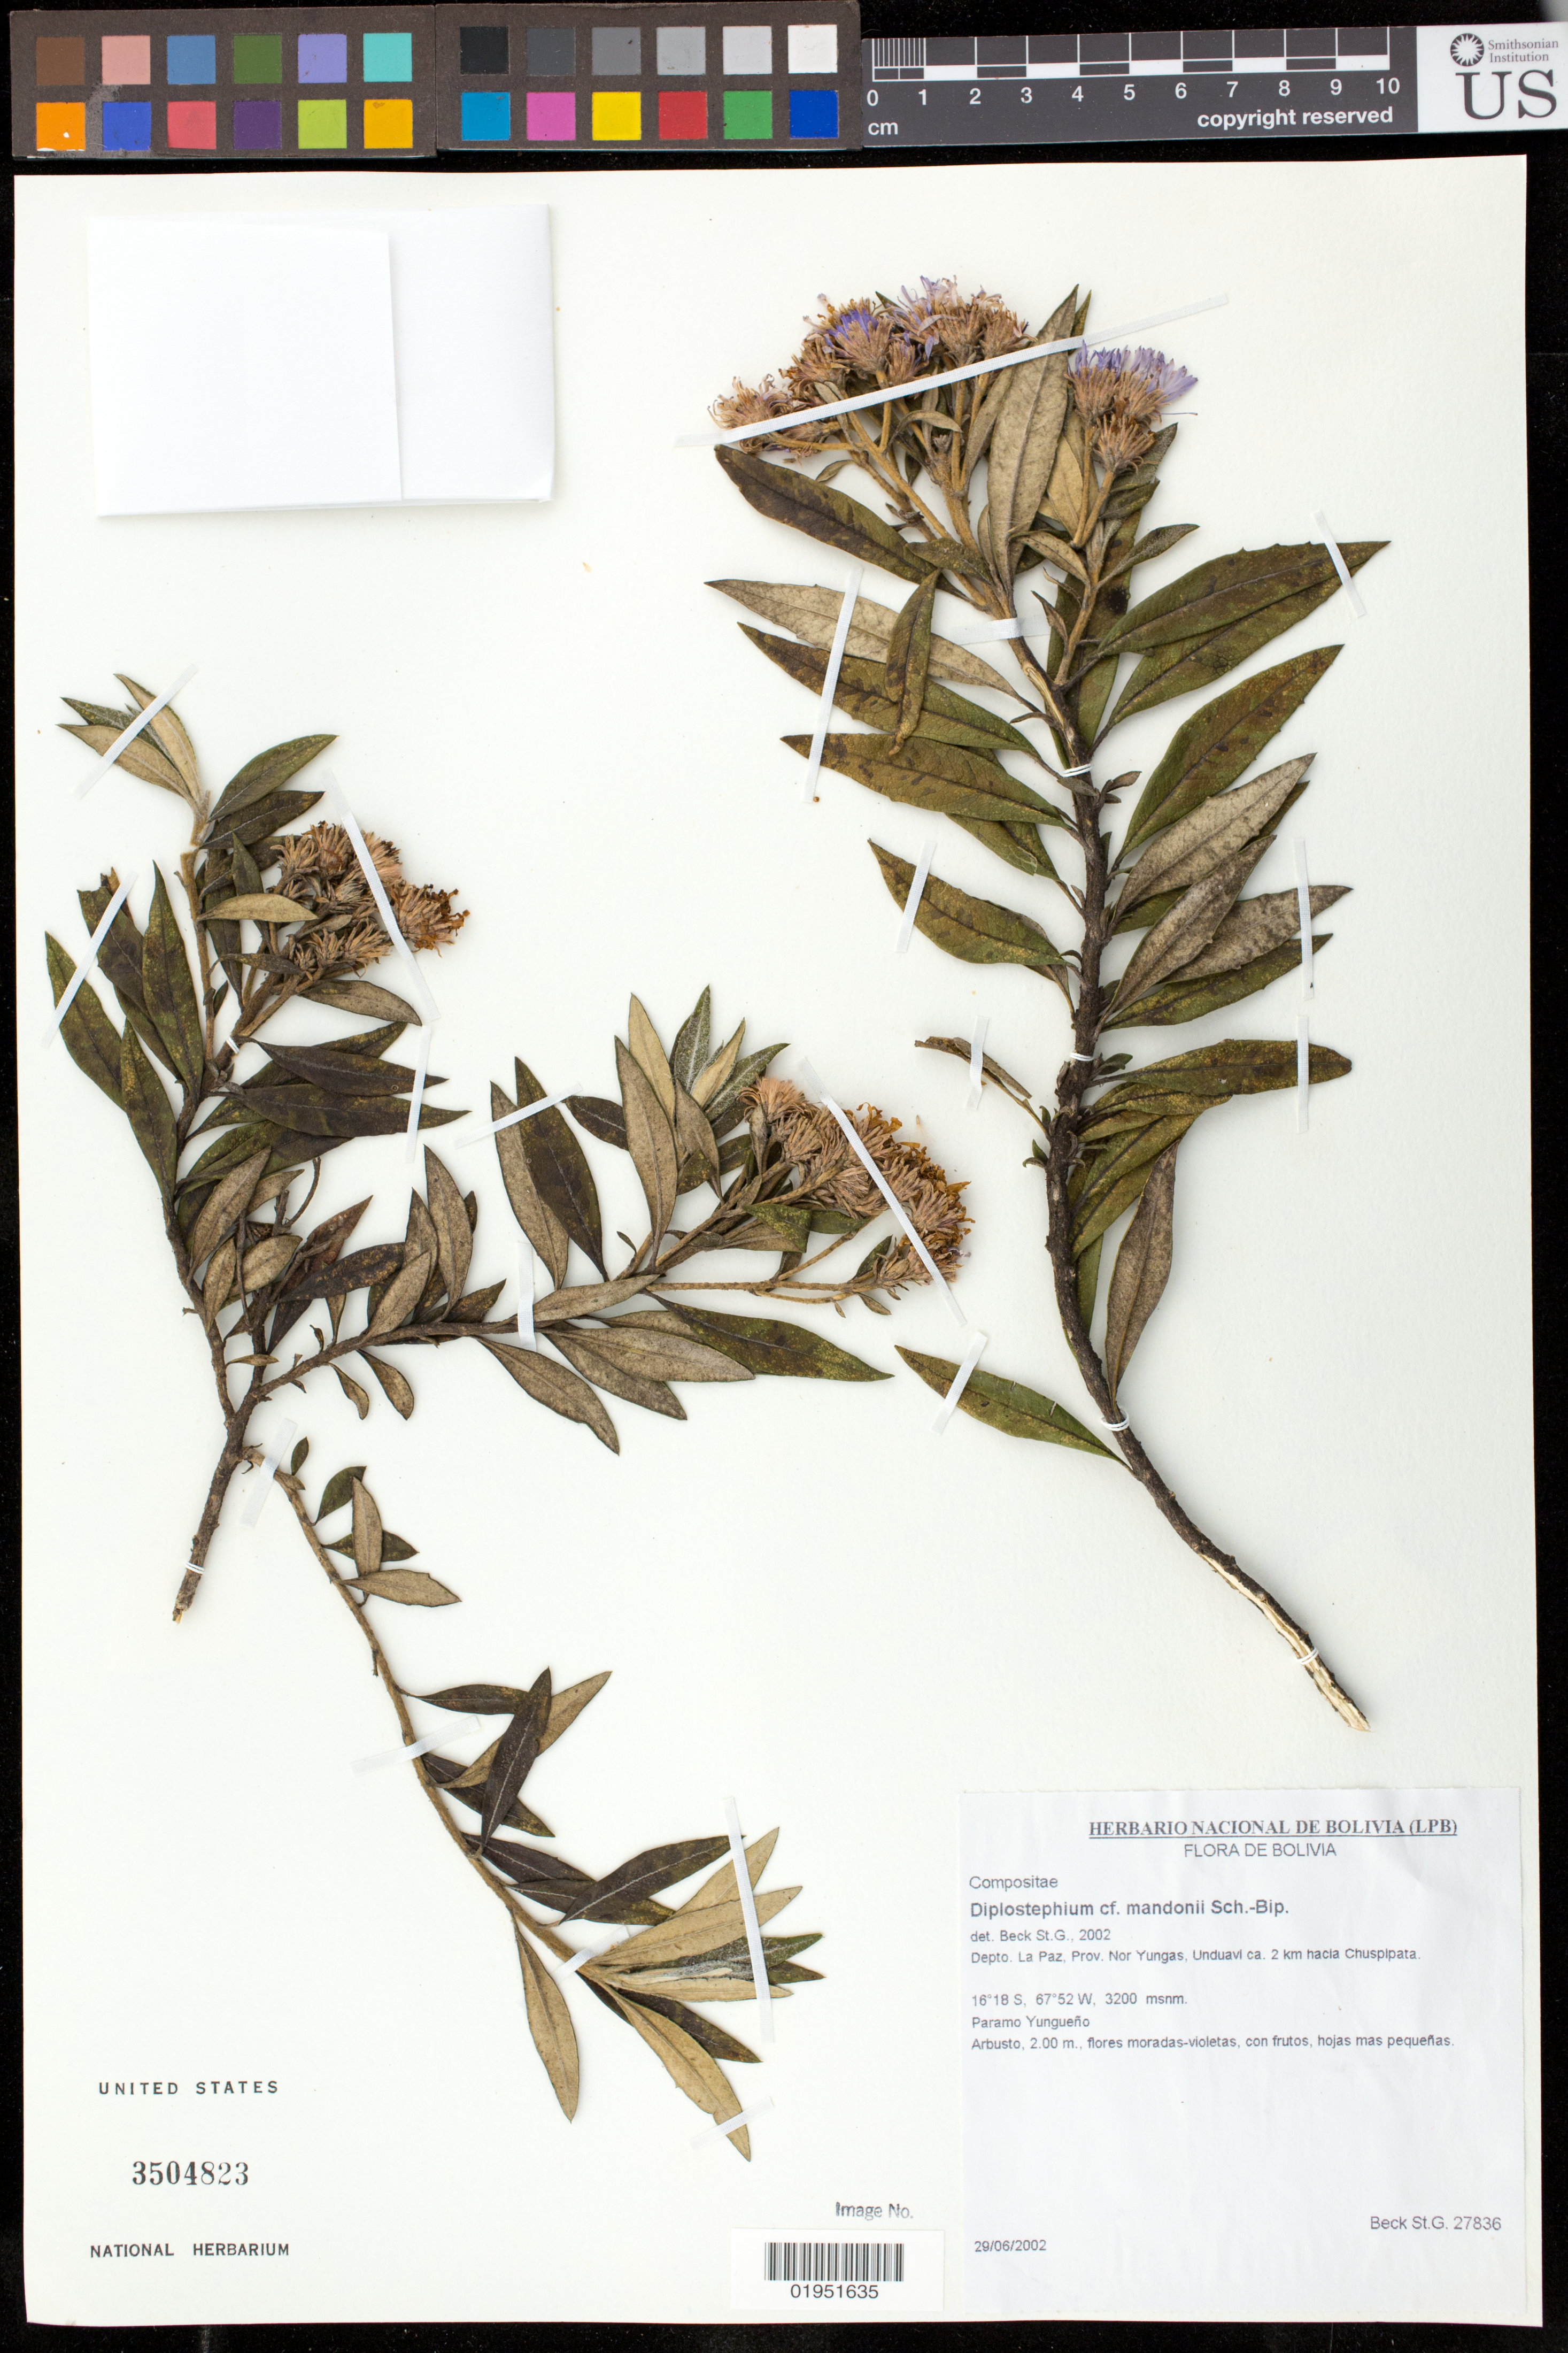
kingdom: Plantae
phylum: Tracheophyta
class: Magnoliopsida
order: Asterales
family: Asteraceae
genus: Diplostephium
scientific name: Diplostephium mandonii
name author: Rusby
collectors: G. Beck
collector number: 27836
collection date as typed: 29 June 2002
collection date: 2002-06-29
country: Bolivia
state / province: La Paz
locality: Prov. Nor Yougas, Unduavl ca. 2 km hacia Chuspipata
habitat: Paramo Yougueno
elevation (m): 3200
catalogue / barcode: US 3504823